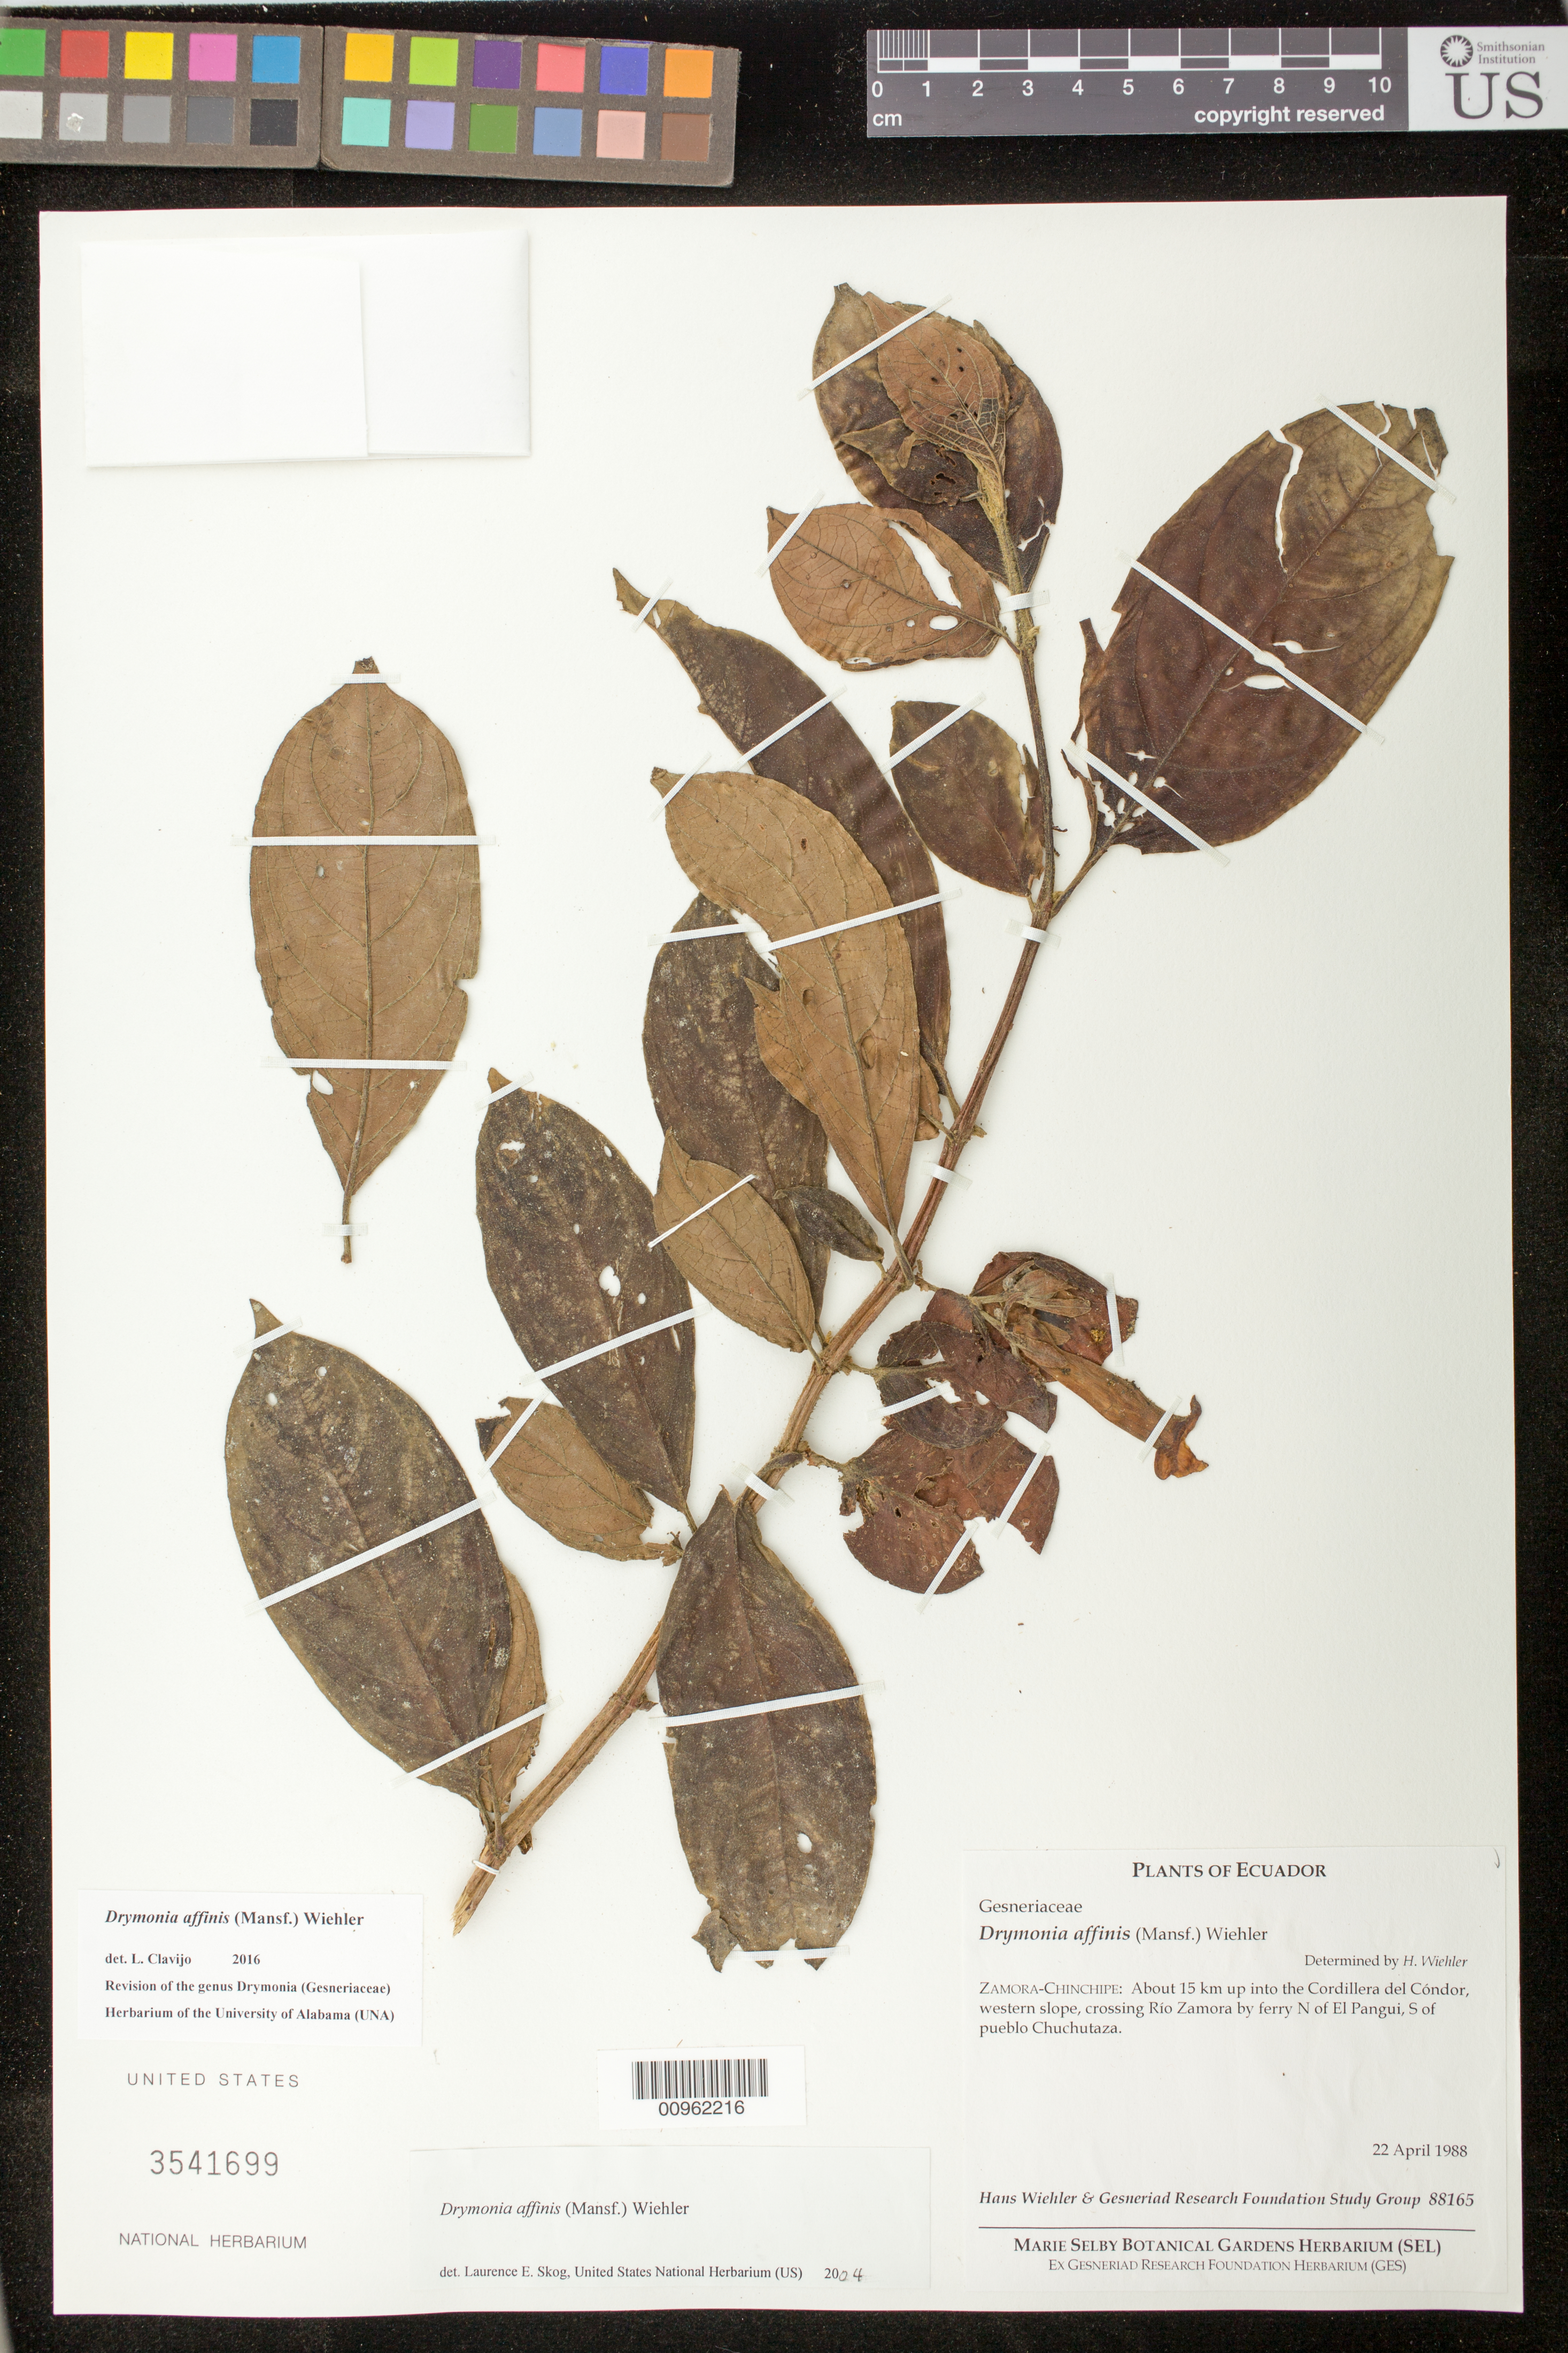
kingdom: Plantae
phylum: Tracheophyta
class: Magnoliopsida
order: Lamiales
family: Gesneriaceae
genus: Drymonia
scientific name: Drymonia affinis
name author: (Mansf.) Wiehler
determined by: Skog, Laurence E.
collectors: H. J. Wiehler & GRF Study Group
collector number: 88165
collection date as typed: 22 Apr 1988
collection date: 1988-04-22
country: Ecuador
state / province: Zamora-Chinchipe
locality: Zamora-Chinchipe: about 15 km up into the Cordillera de Condór, western slope, crossing Río Zamora by ferry N of El Pangui, S of pueblo Chuchutaza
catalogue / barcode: US 3541699